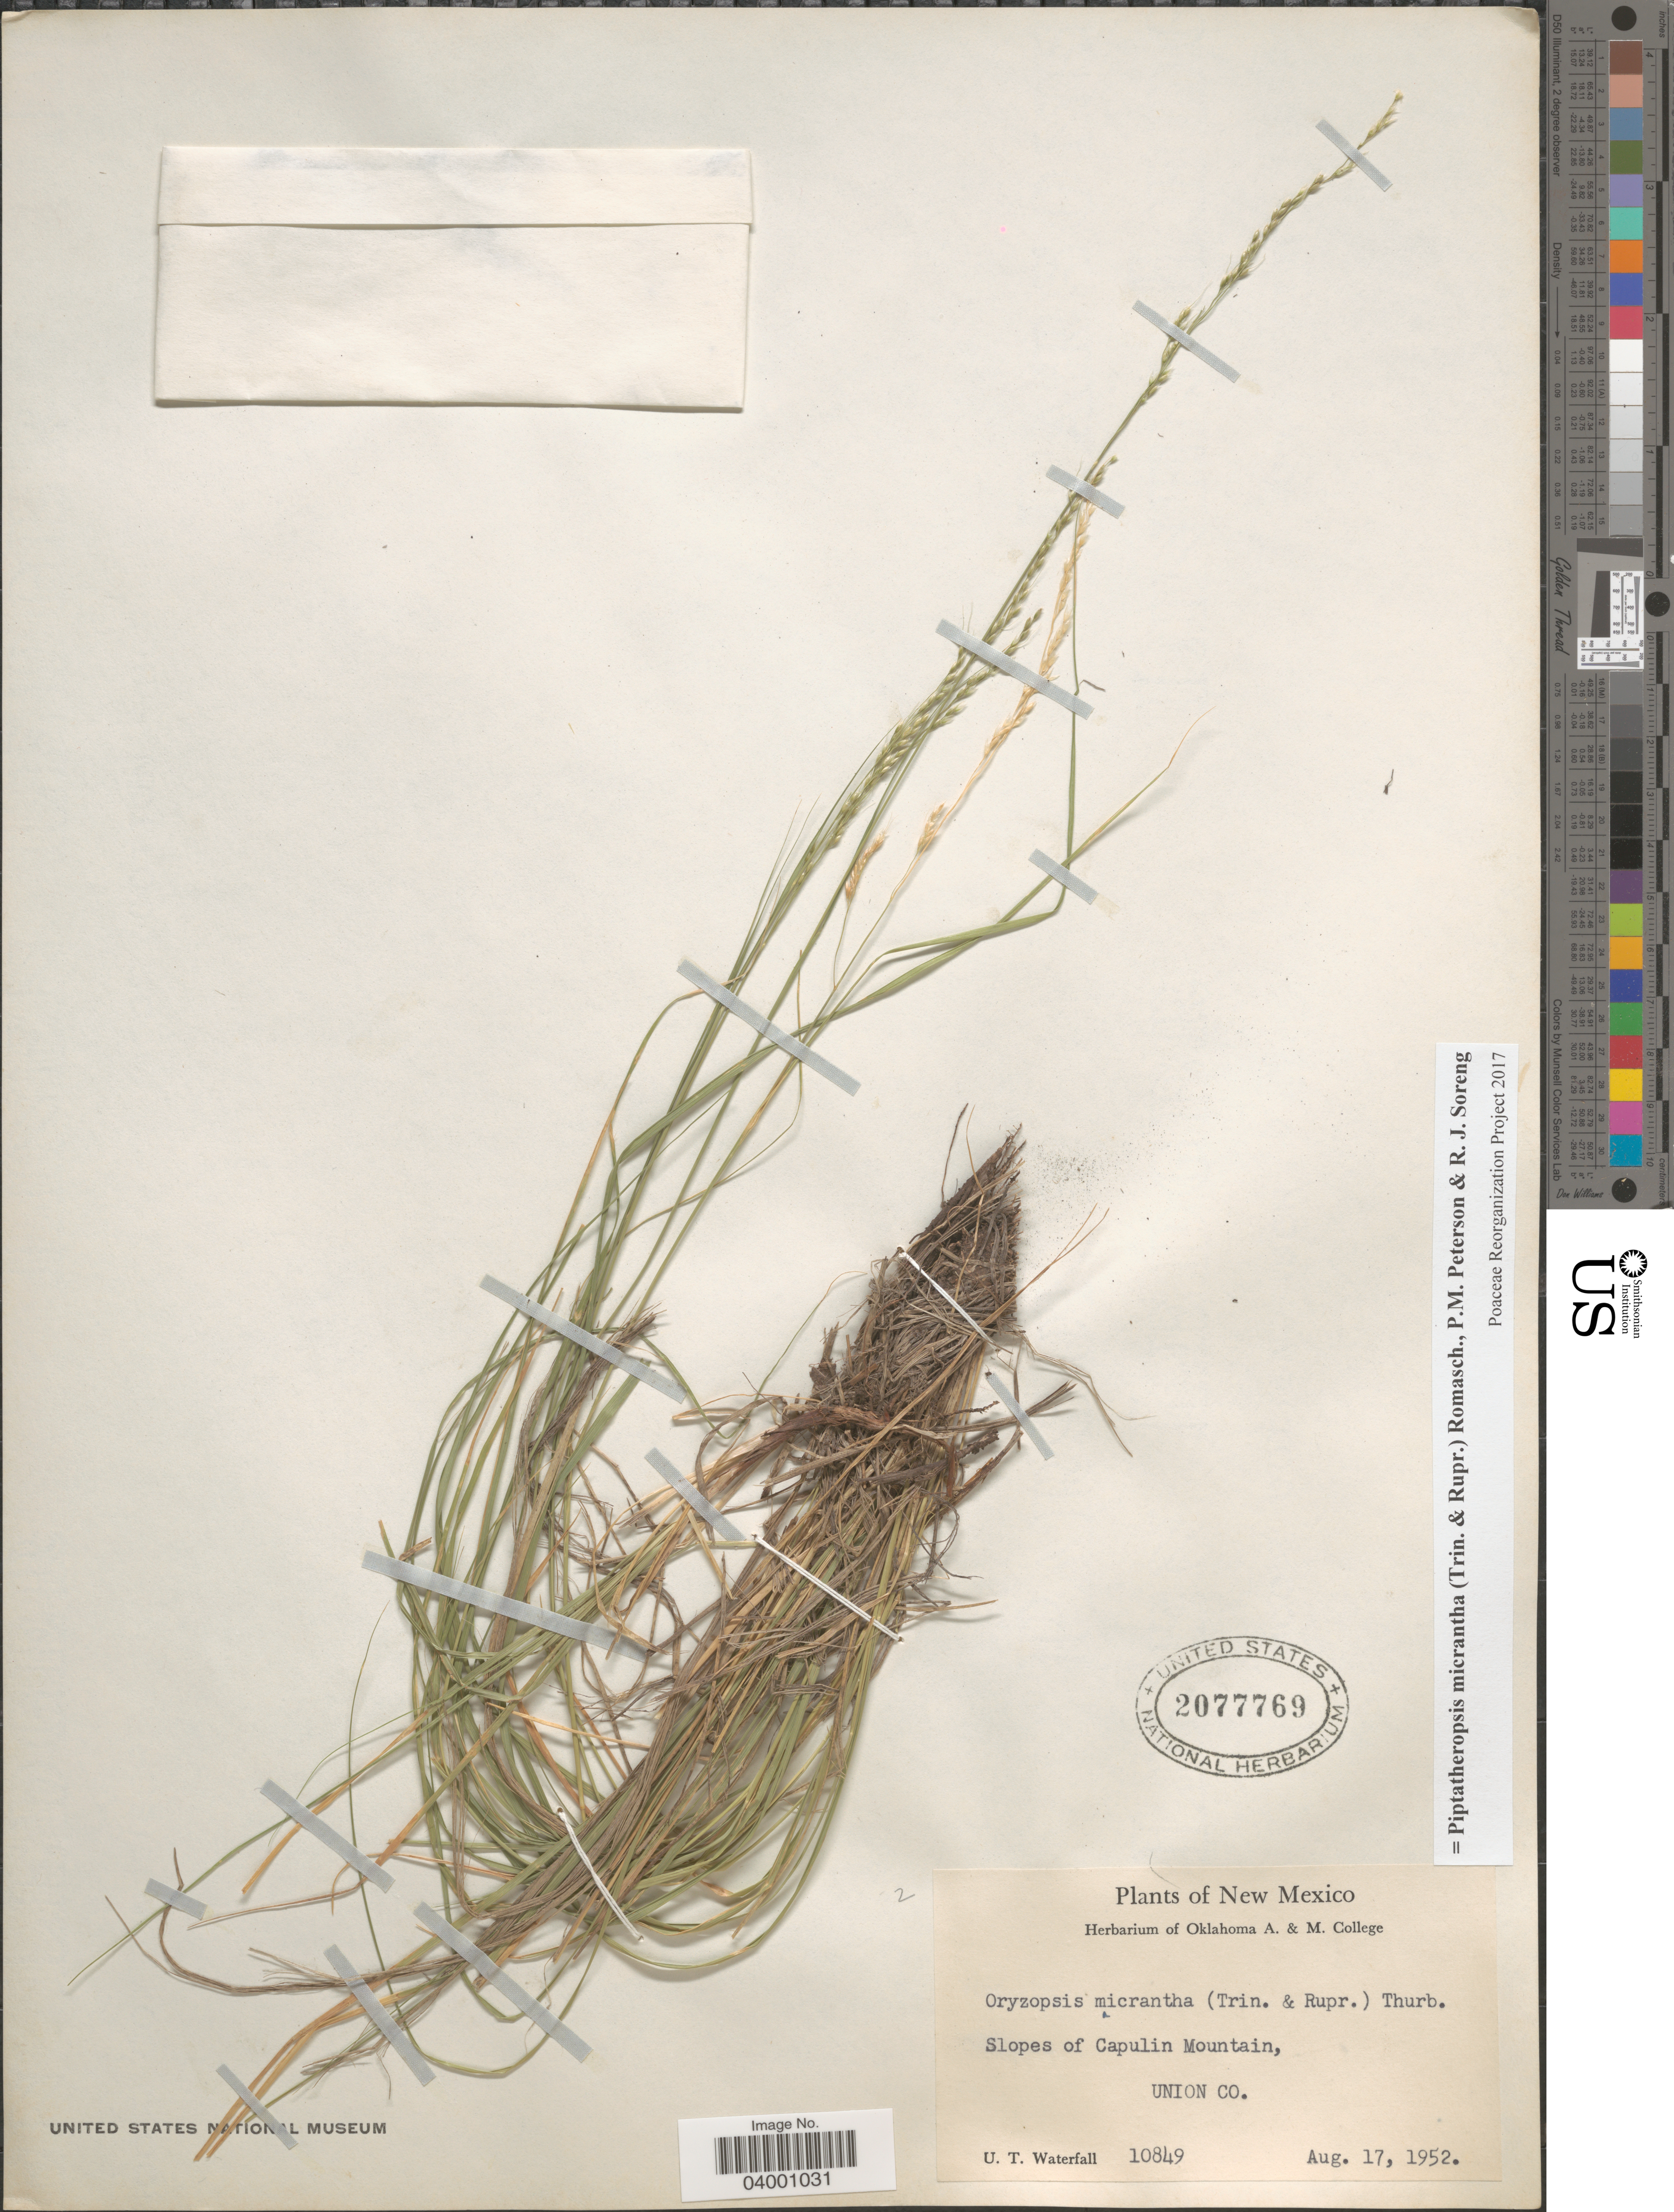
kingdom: Plantae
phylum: Tracheophyta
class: Liliopsida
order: Poales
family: Poaceae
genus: Piptatheropsis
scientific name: Piptatheropsis micrantha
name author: (Trin. & Rupr.) Romasch.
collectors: U. T. Waterfall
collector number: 10849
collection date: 1952-08-17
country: United States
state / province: New Mexico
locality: Slopes of Capulin Mountain, Union Co.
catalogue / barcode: US 2077769